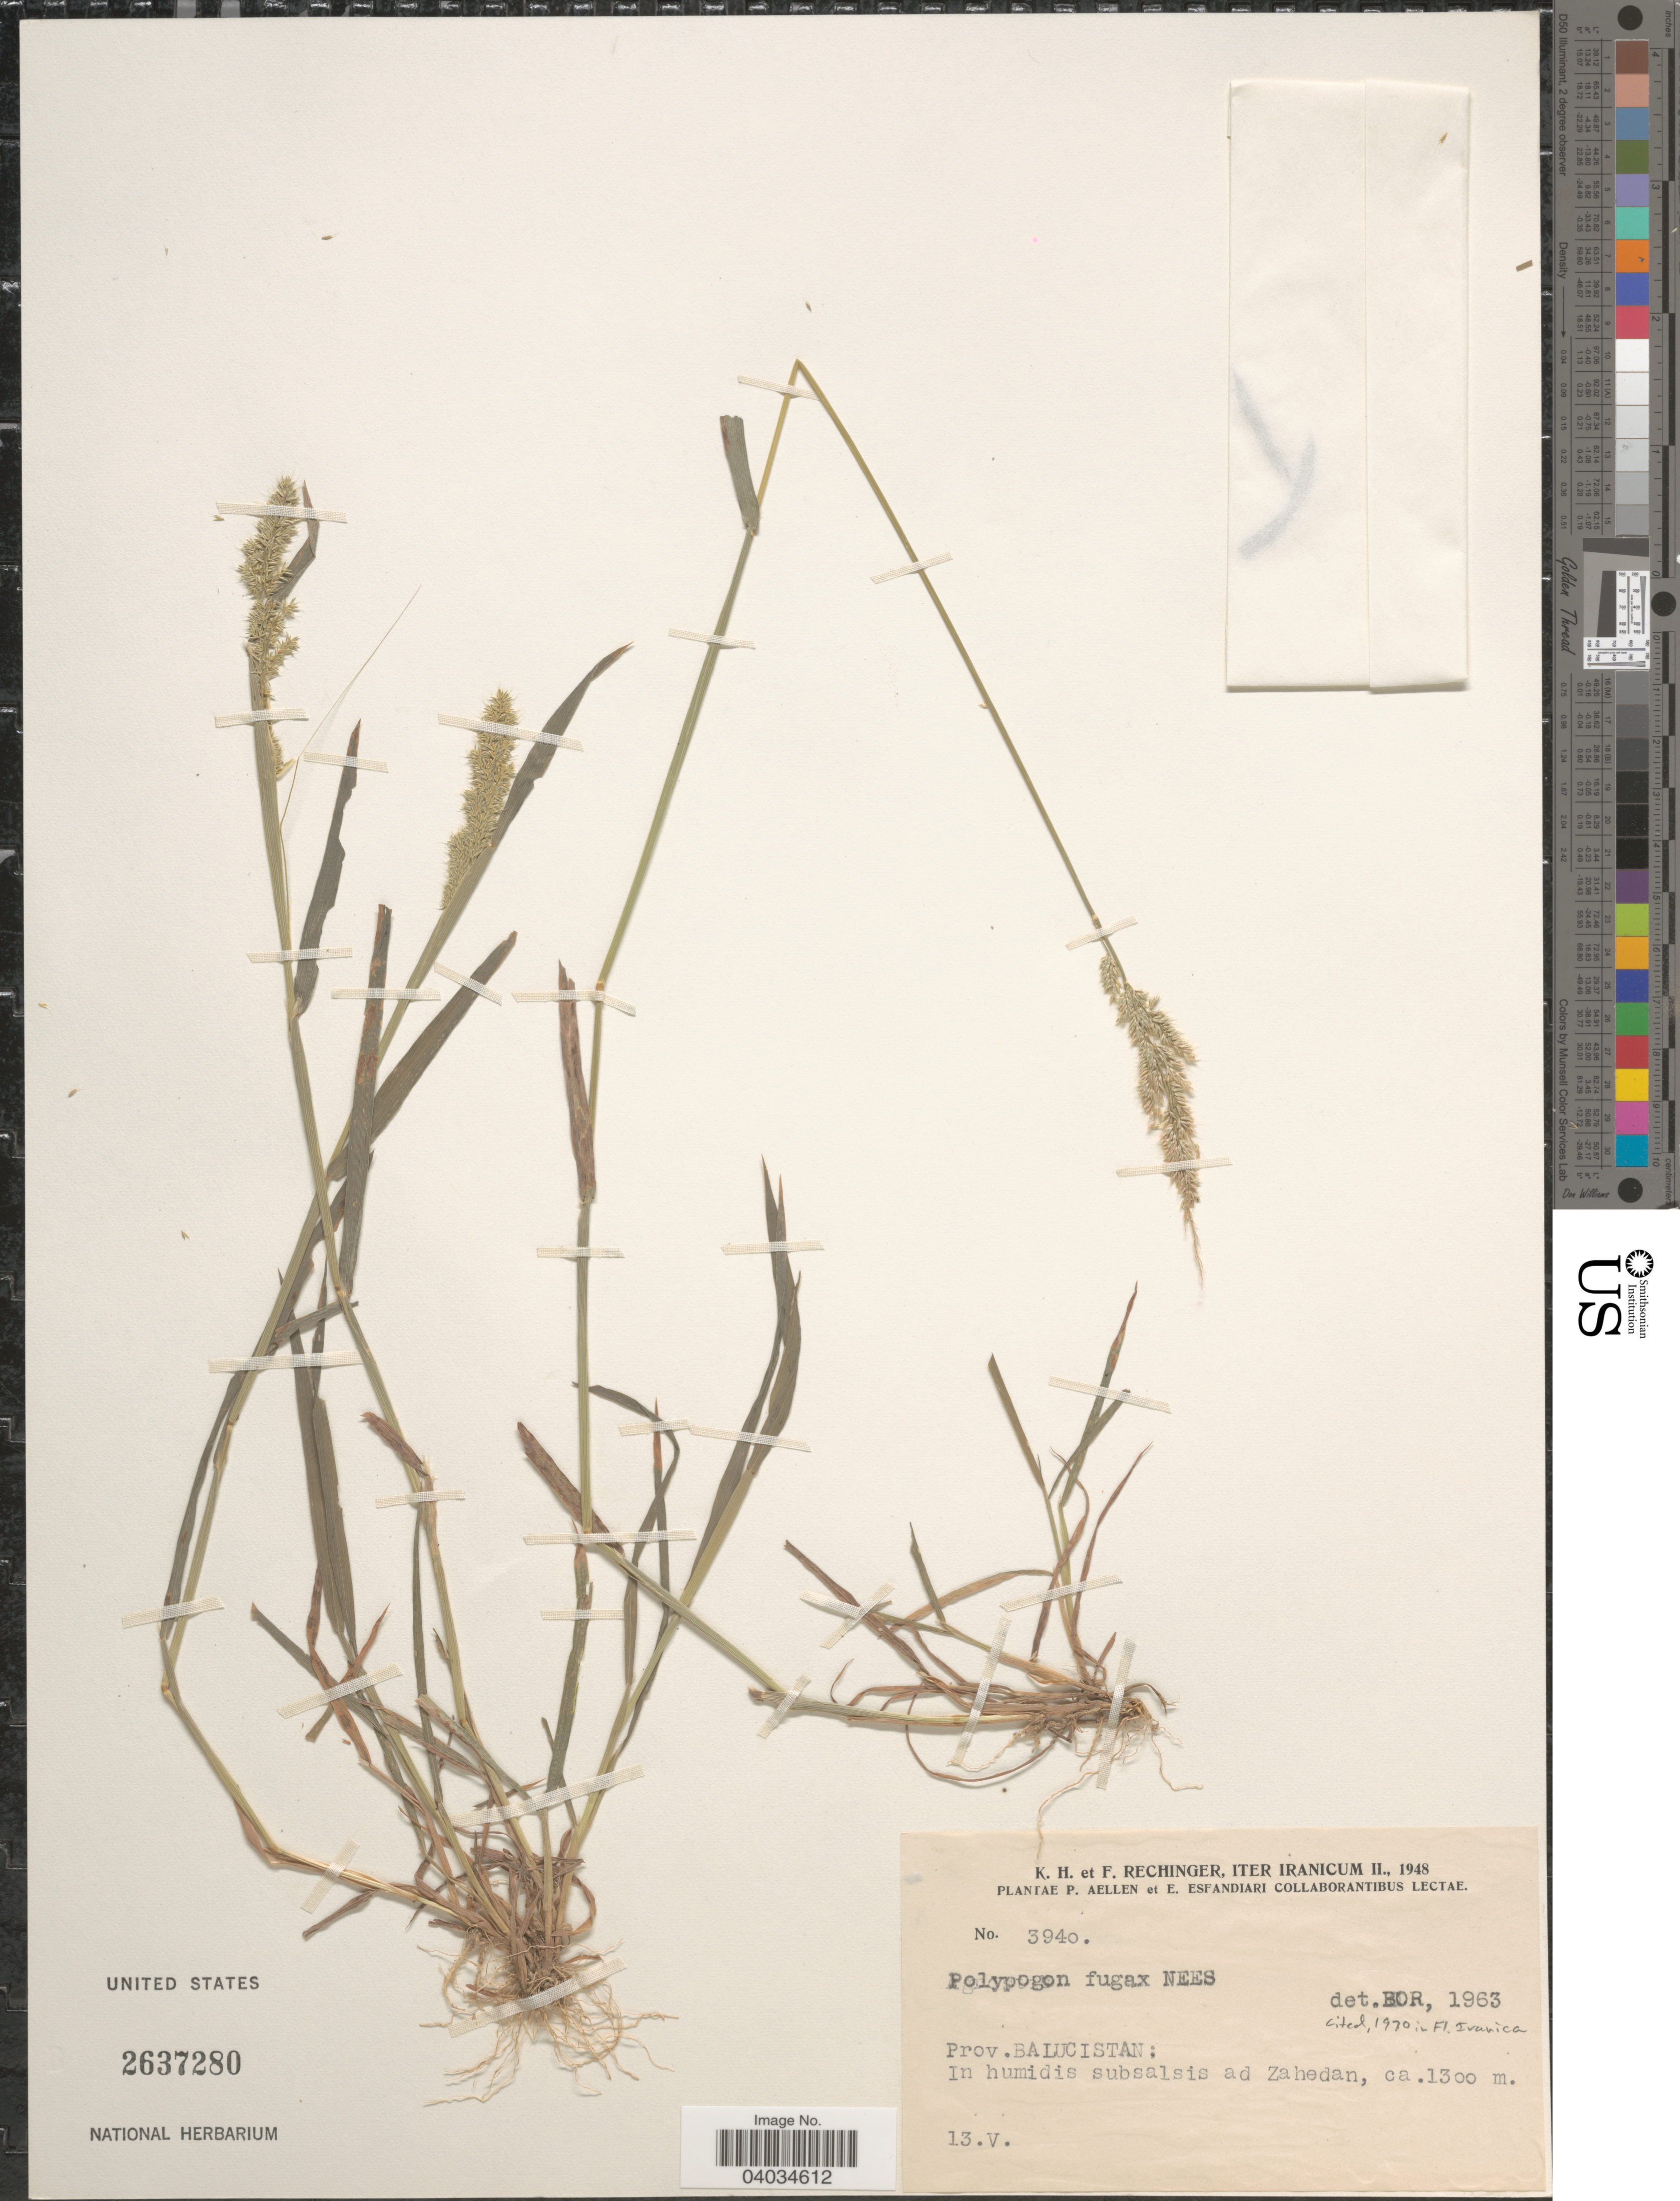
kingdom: Plantae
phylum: Tracheophyta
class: Liliopsida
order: Poales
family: Poaceae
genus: Polypogon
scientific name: Polypogon fugax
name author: Nees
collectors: K. H. Rechinger & F. Rechinger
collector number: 3940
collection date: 1948-05-13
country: Iran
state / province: Sistan and Baluchistan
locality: Iter Iranicum II. Prov. Balucistan: In humidis subsalsis ad Zahedan.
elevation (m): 1300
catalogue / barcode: US 2637280